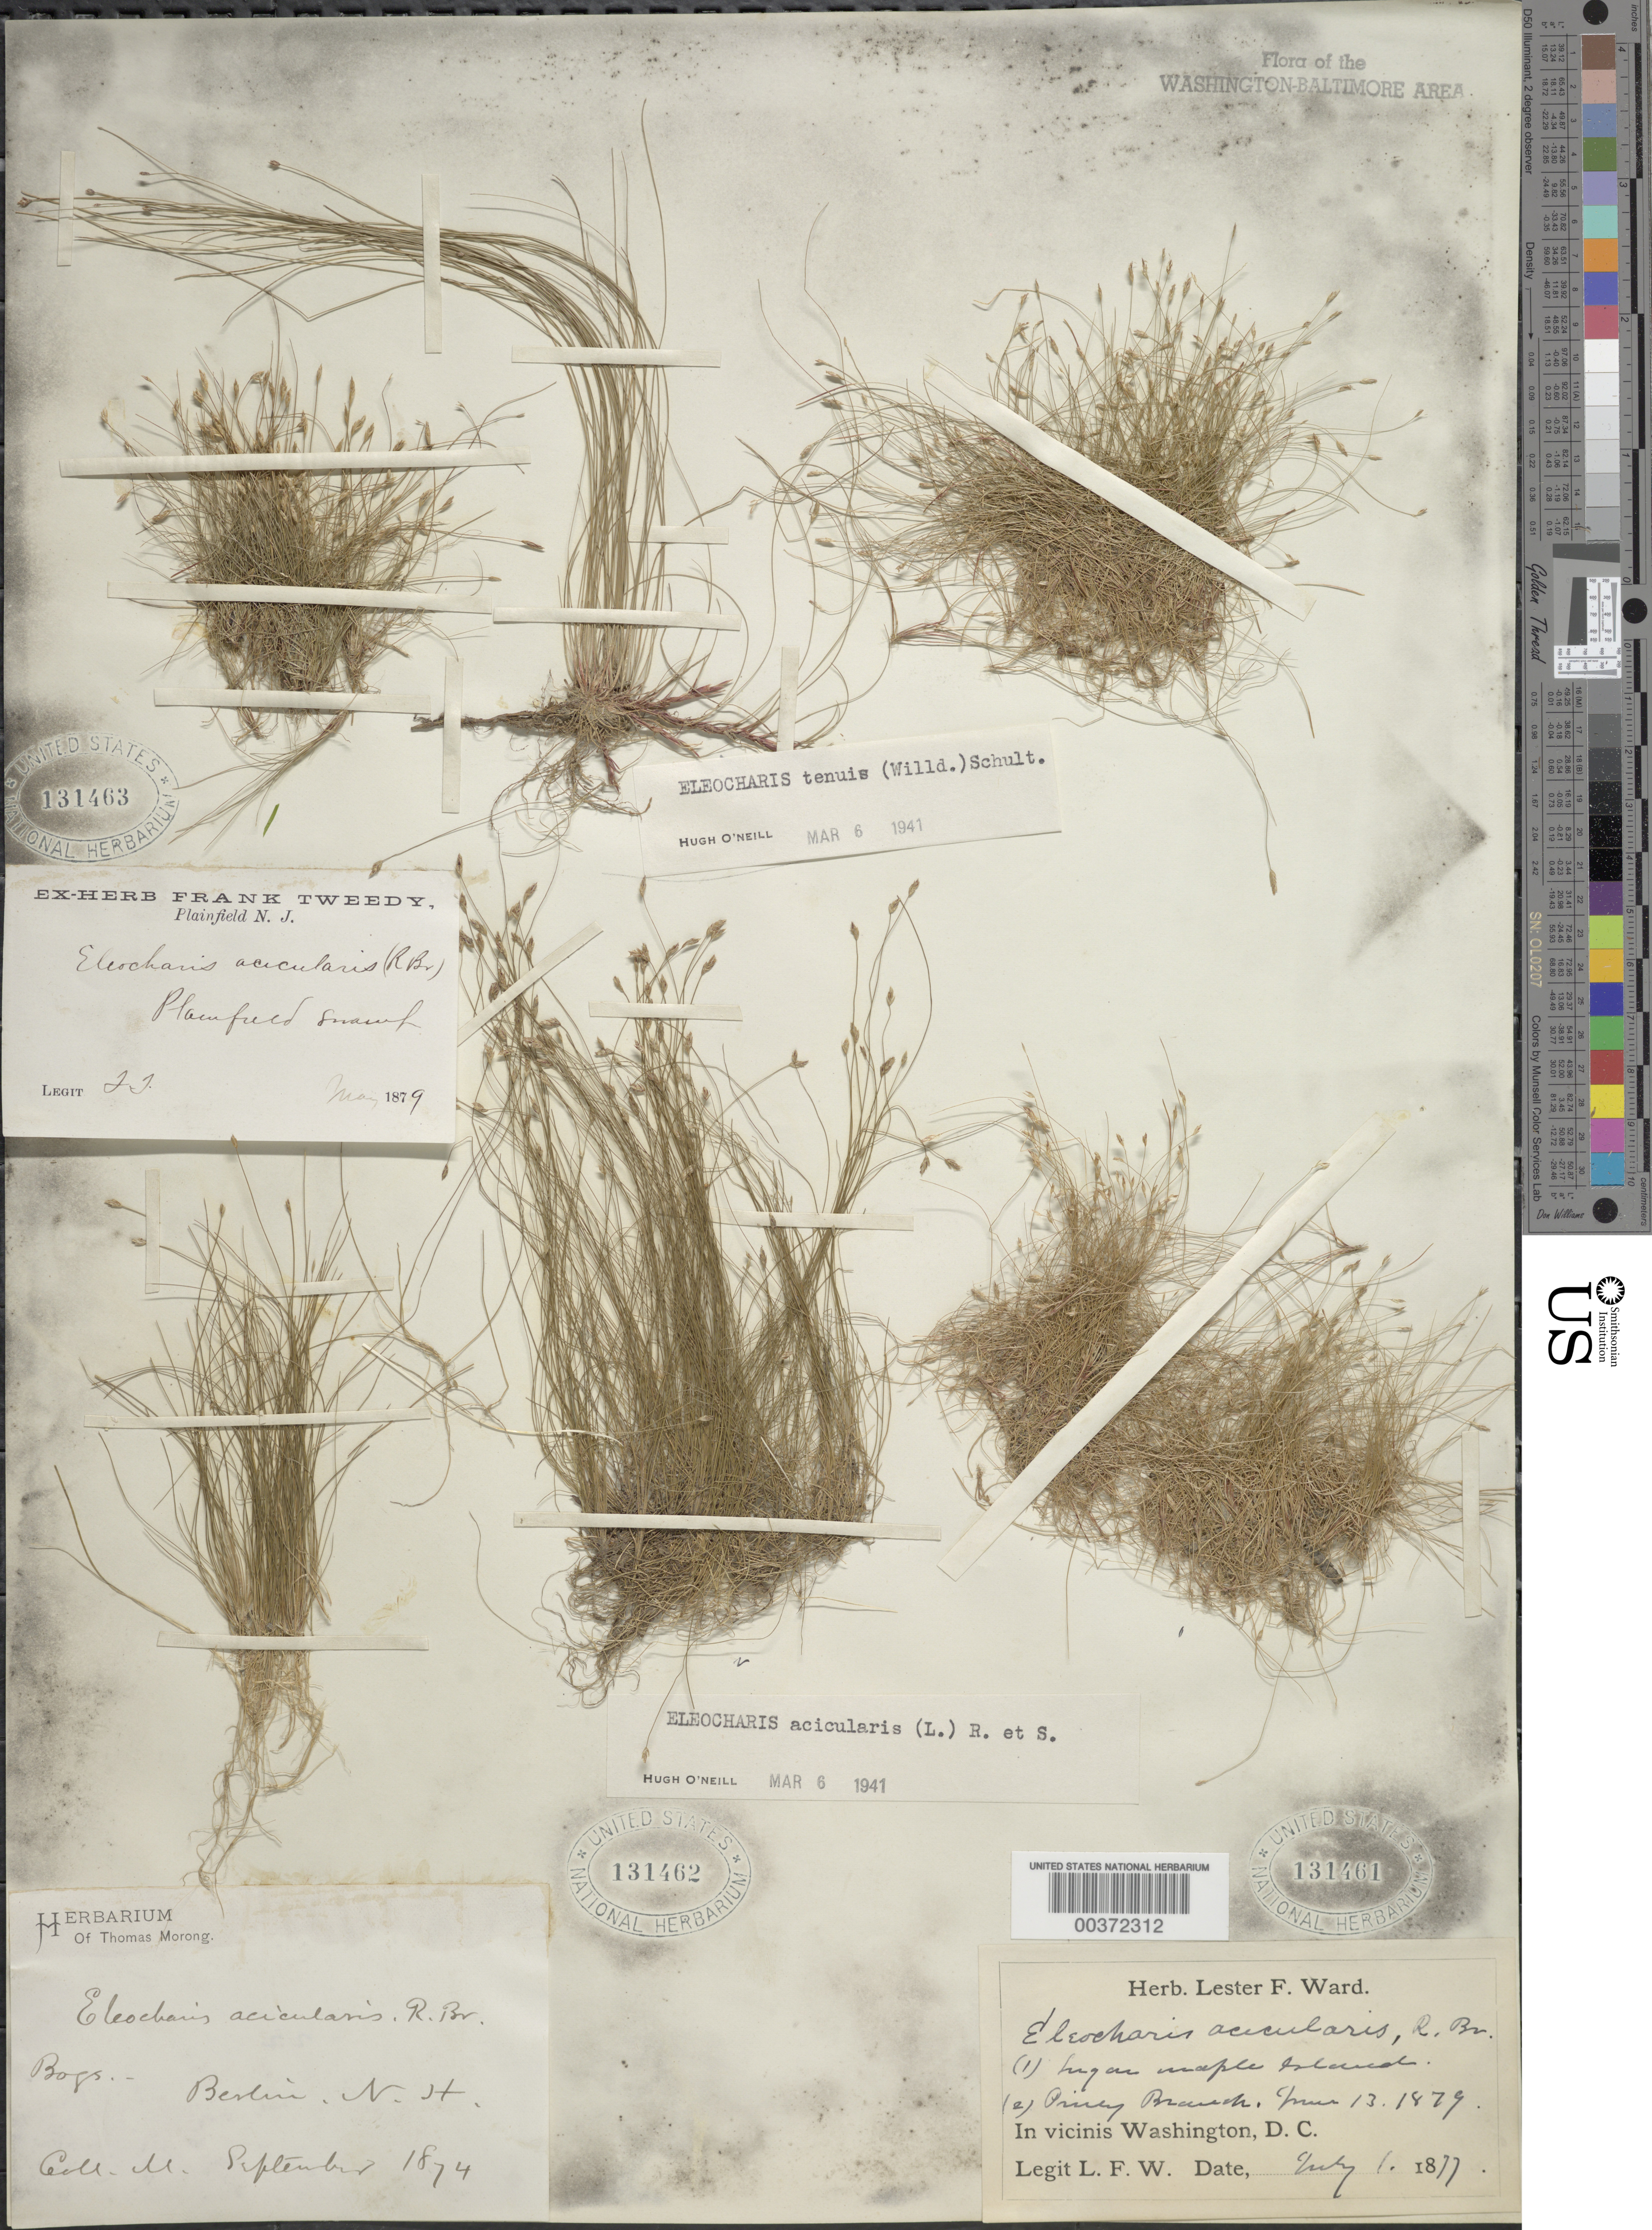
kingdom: Plantae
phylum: Tracheophyta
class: Liliopsida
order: Poales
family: Cyperaceae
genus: Eleocharis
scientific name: Eleocharis acicularis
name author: (L.) Roem. & Schult.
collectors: L. F. Ward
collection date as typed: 13 Jun 1879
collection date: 1879-06-13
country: United States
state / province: District of Columbia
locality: Piney Branch Rock Creek Park & vicinity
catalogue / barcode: US 131461